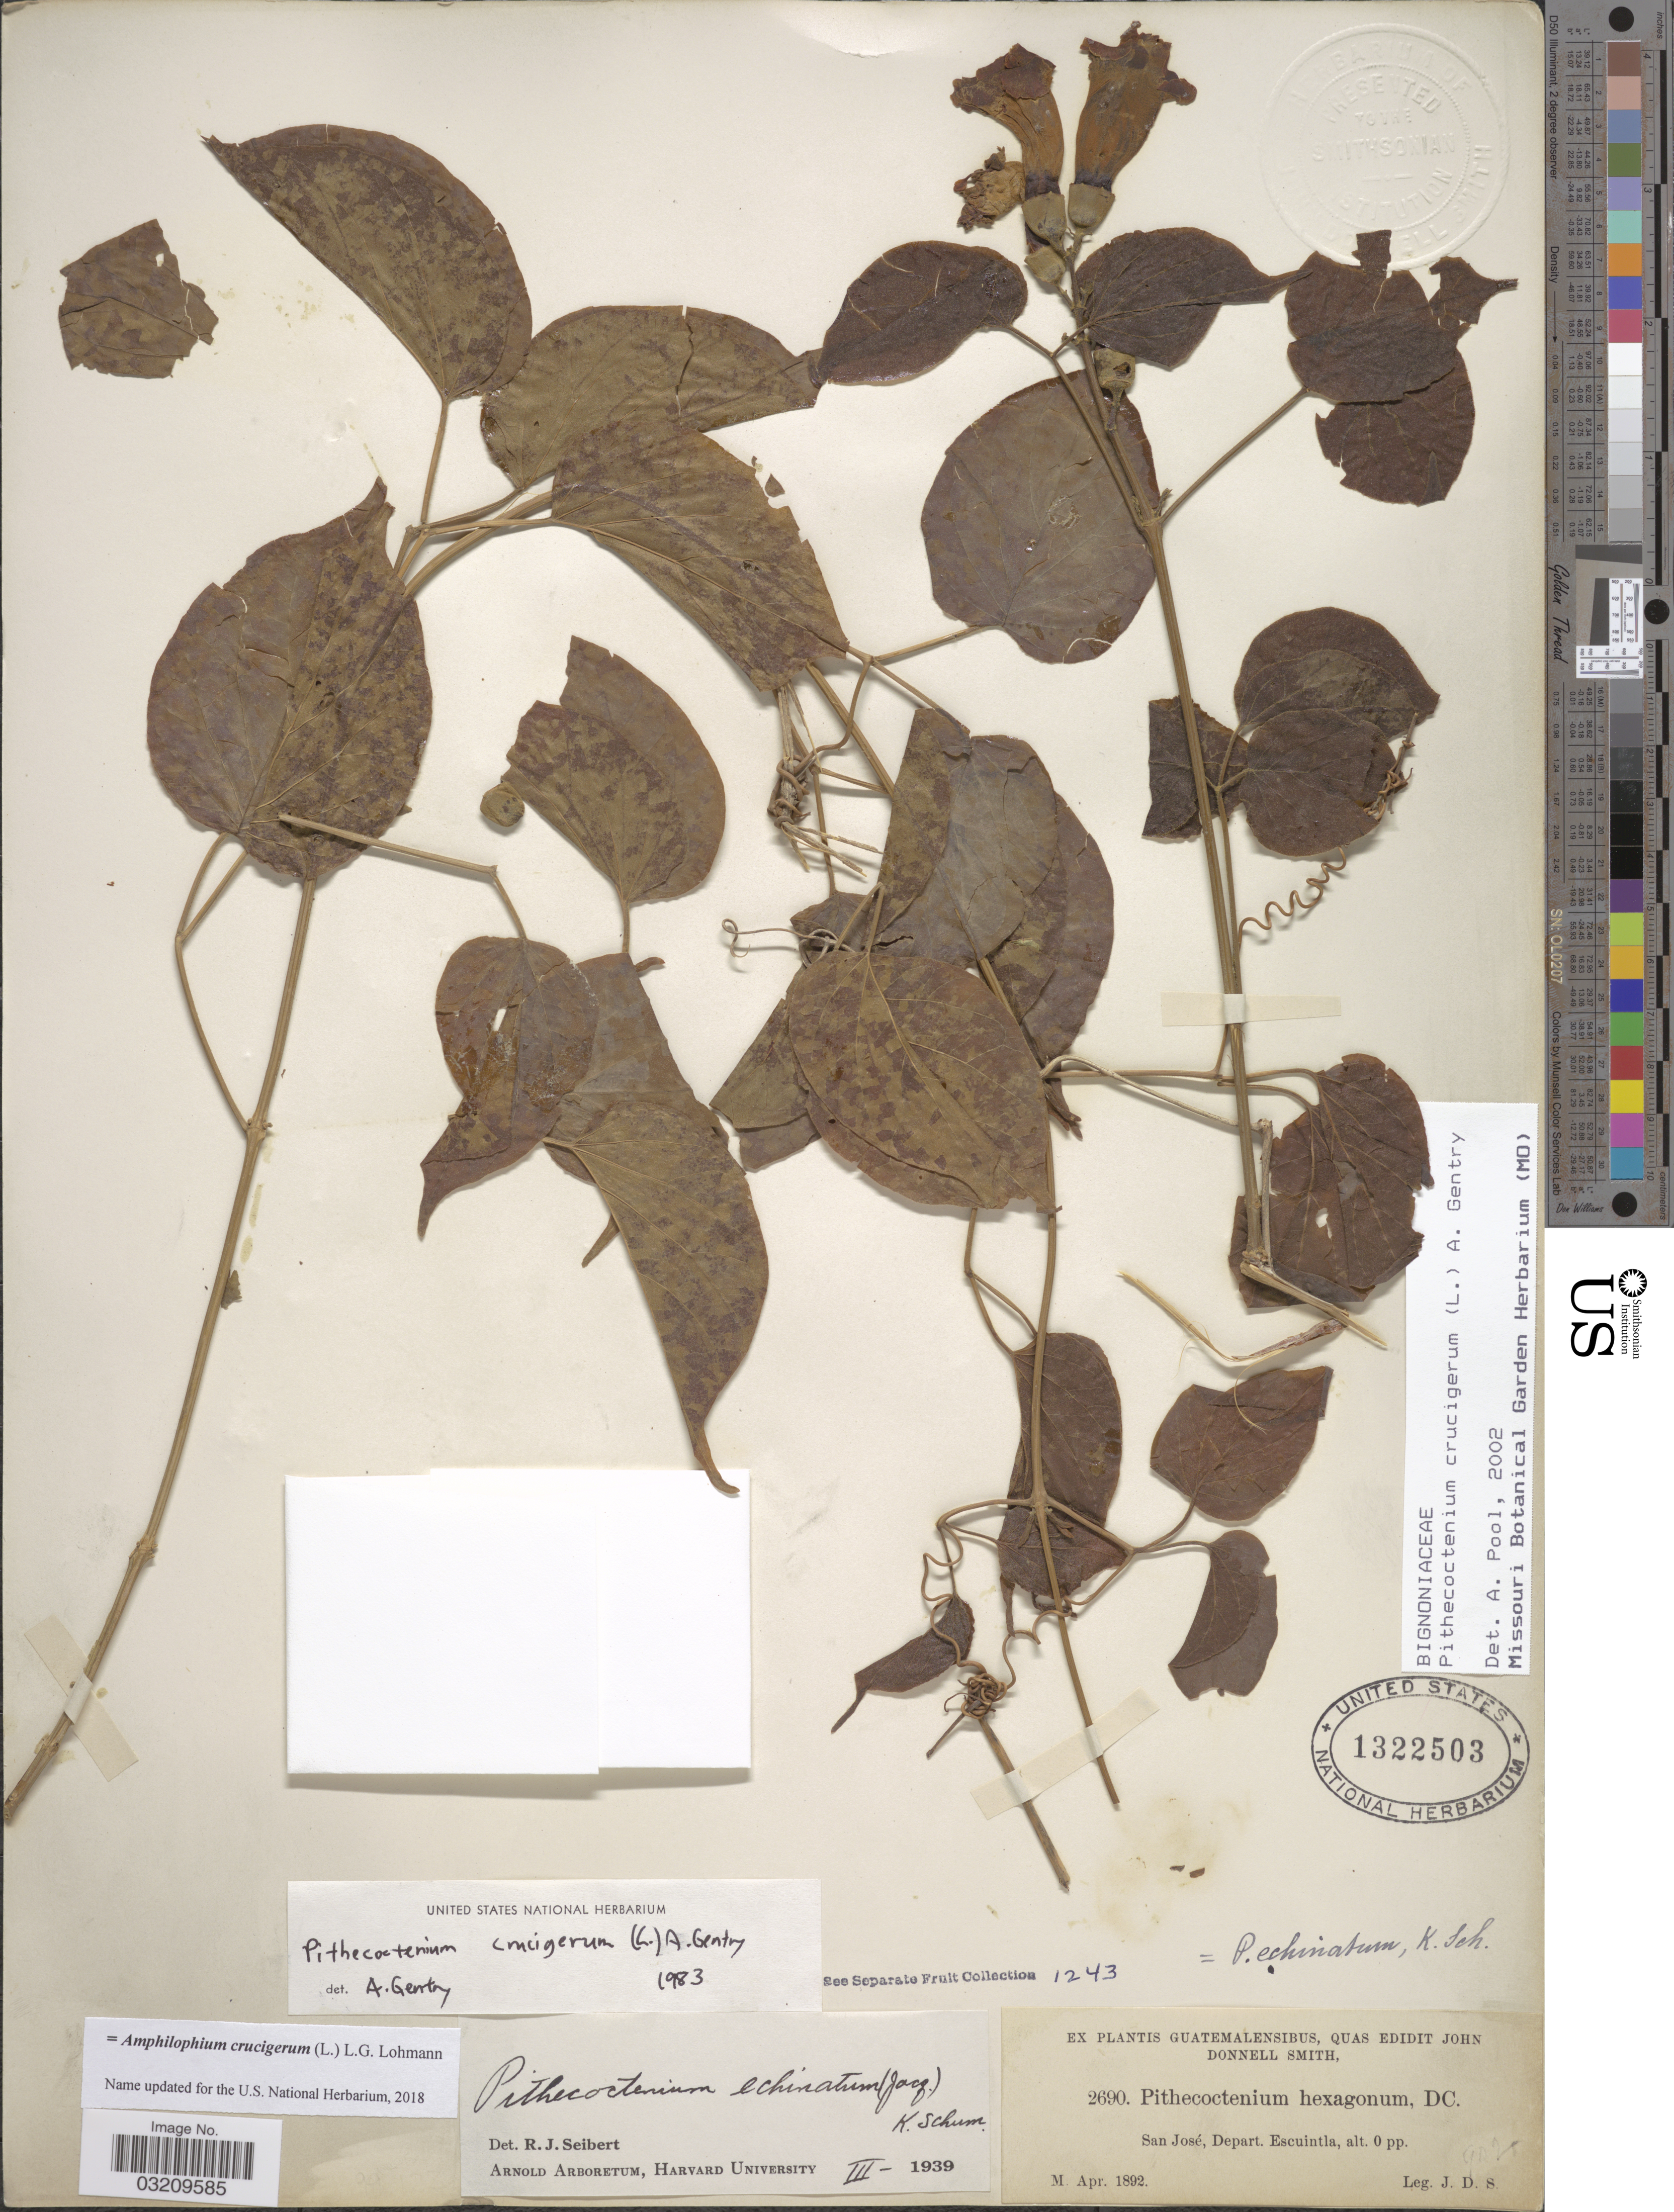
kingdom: Plantae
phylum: Tracheophyta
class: Magnoliopsida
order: Lamiales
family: Bignoniaceae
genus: Amphilophium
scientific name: Amphilophium crucigerum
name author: (L.) L.G. Lohmann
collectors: J. Donnell Smith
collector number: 2690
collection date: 1892-04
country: Guatemala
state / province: Escuintla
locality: San José, Depart. Escuintla.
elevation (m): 0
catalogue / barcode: US 1322503